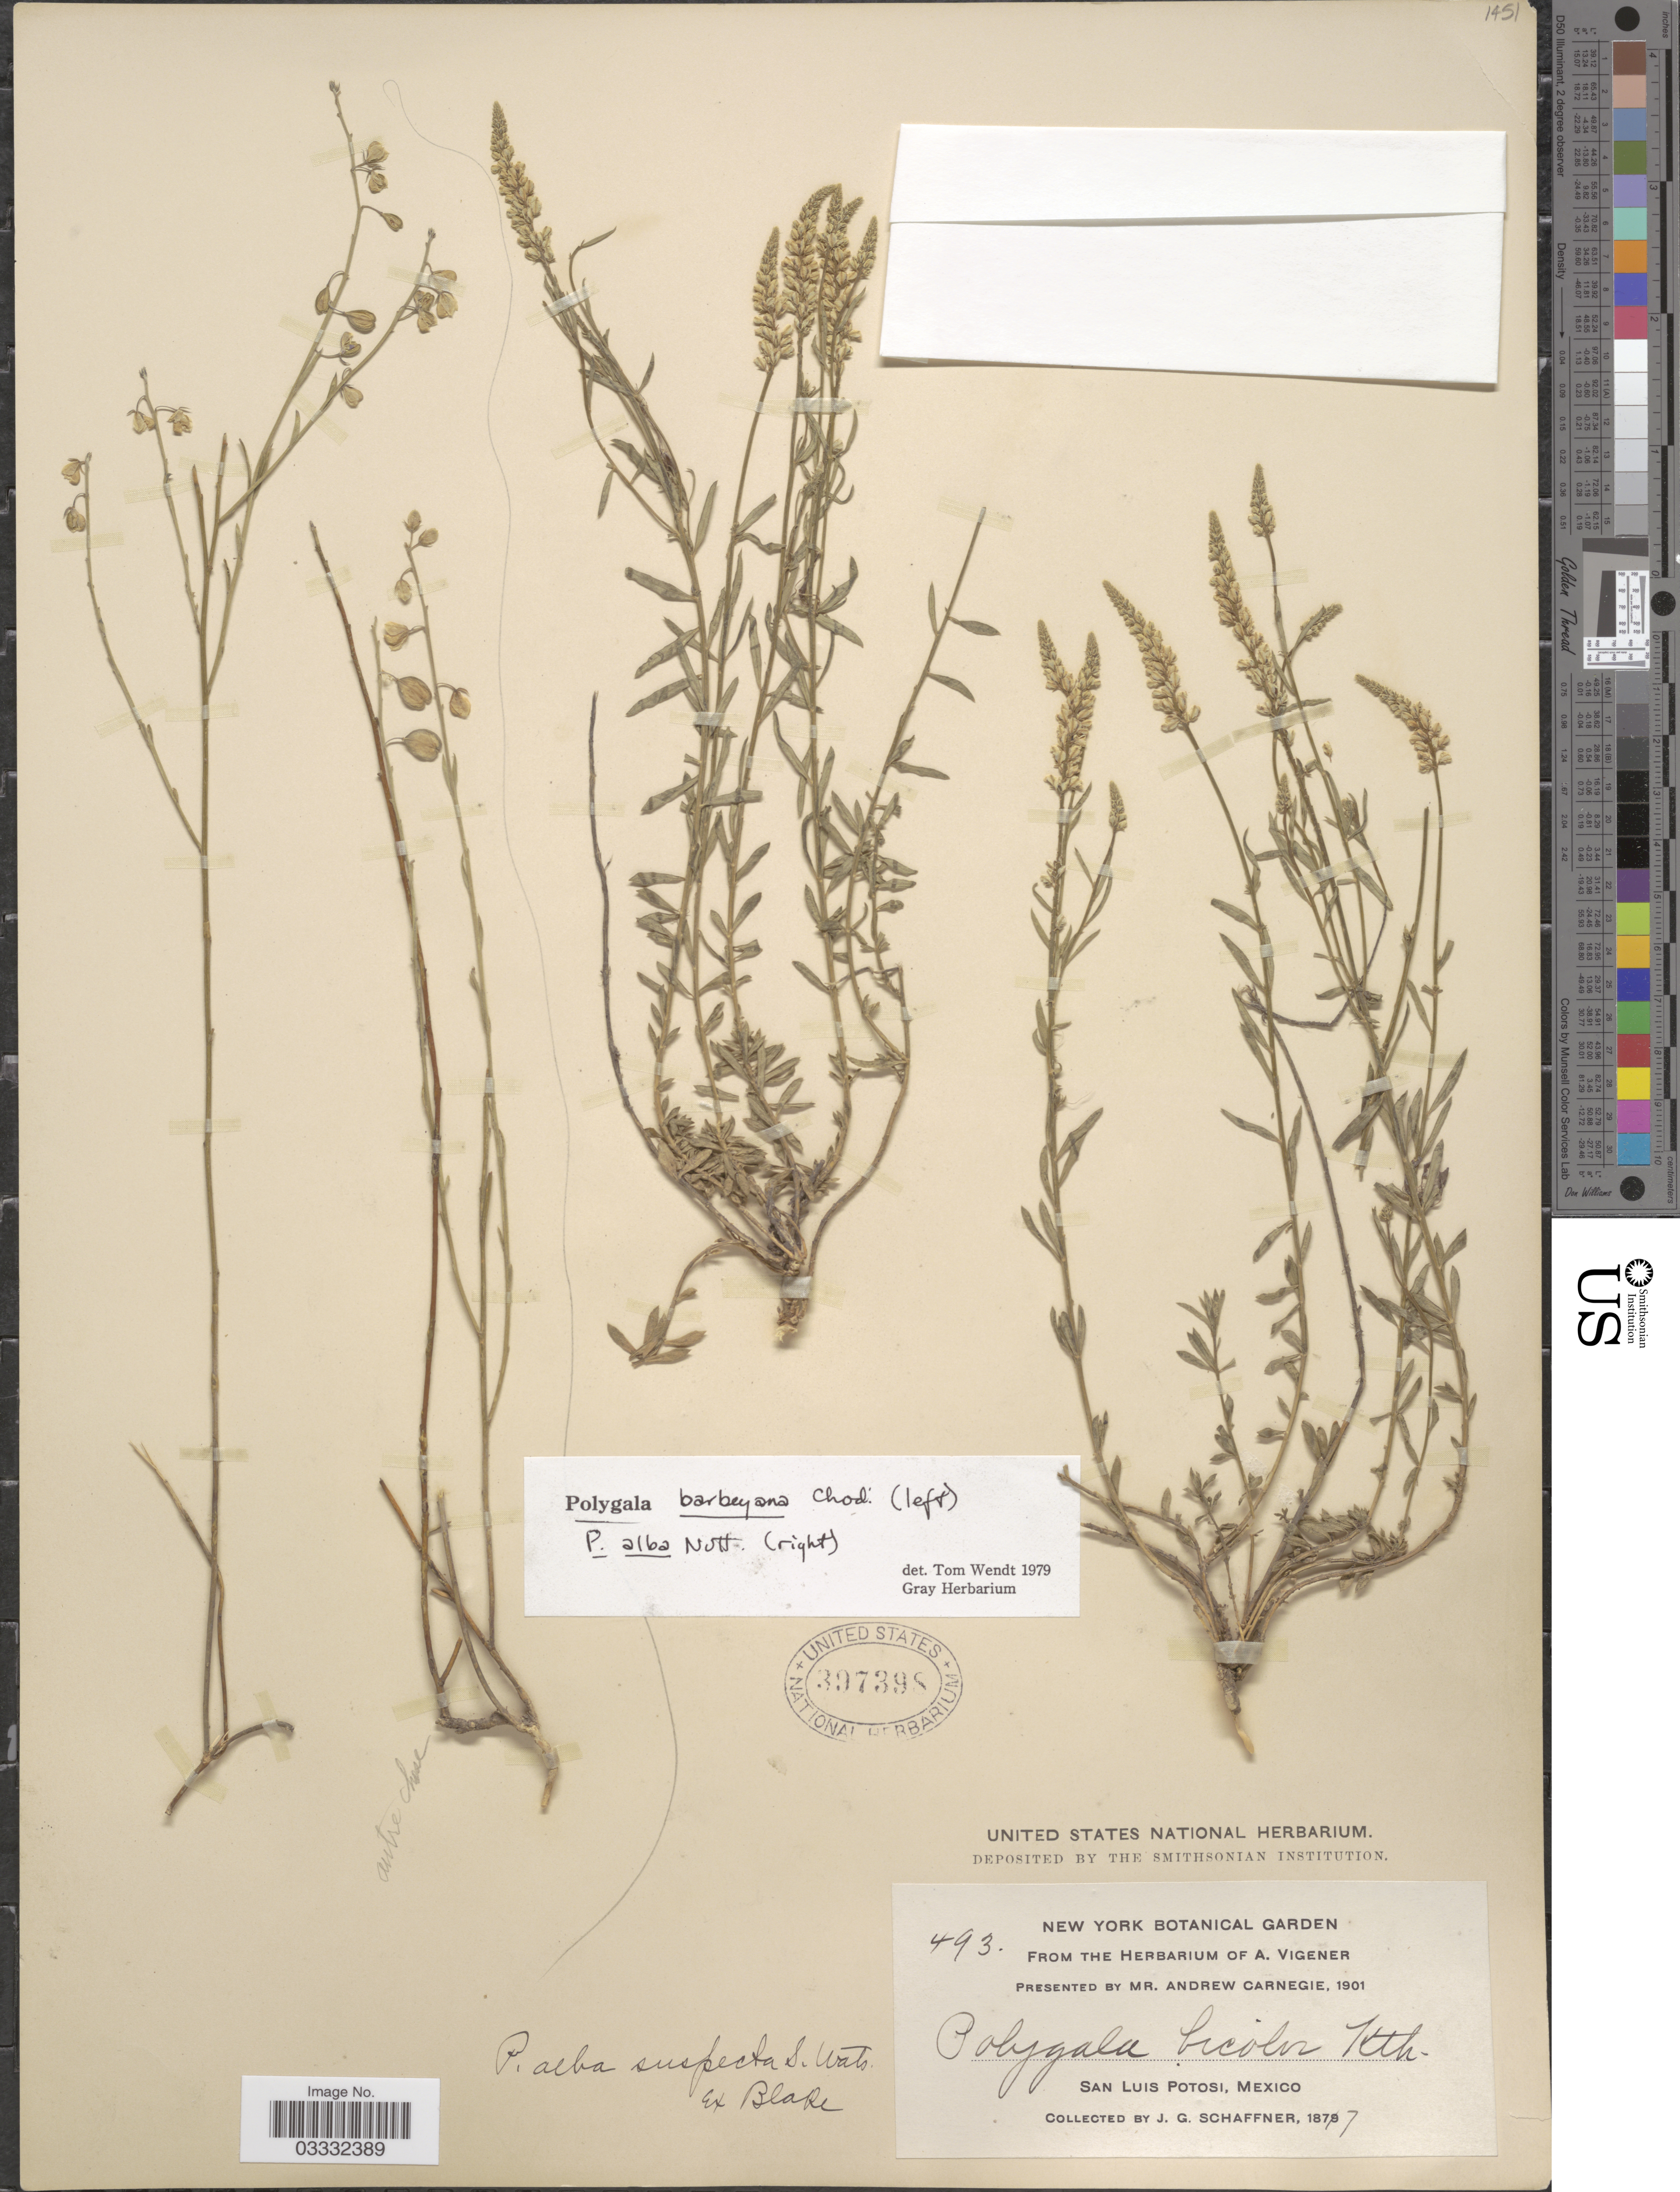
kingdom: Plantae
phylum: Tracheophyta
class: Magnoliopsida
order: Fabales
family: Polygalaceae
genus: Polygala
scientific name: Polygala alba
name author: Nutt.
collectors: J. G. Schaffner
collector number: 493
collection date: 1877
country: Mexico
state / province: San Luis Potosí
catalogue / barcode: US 397398